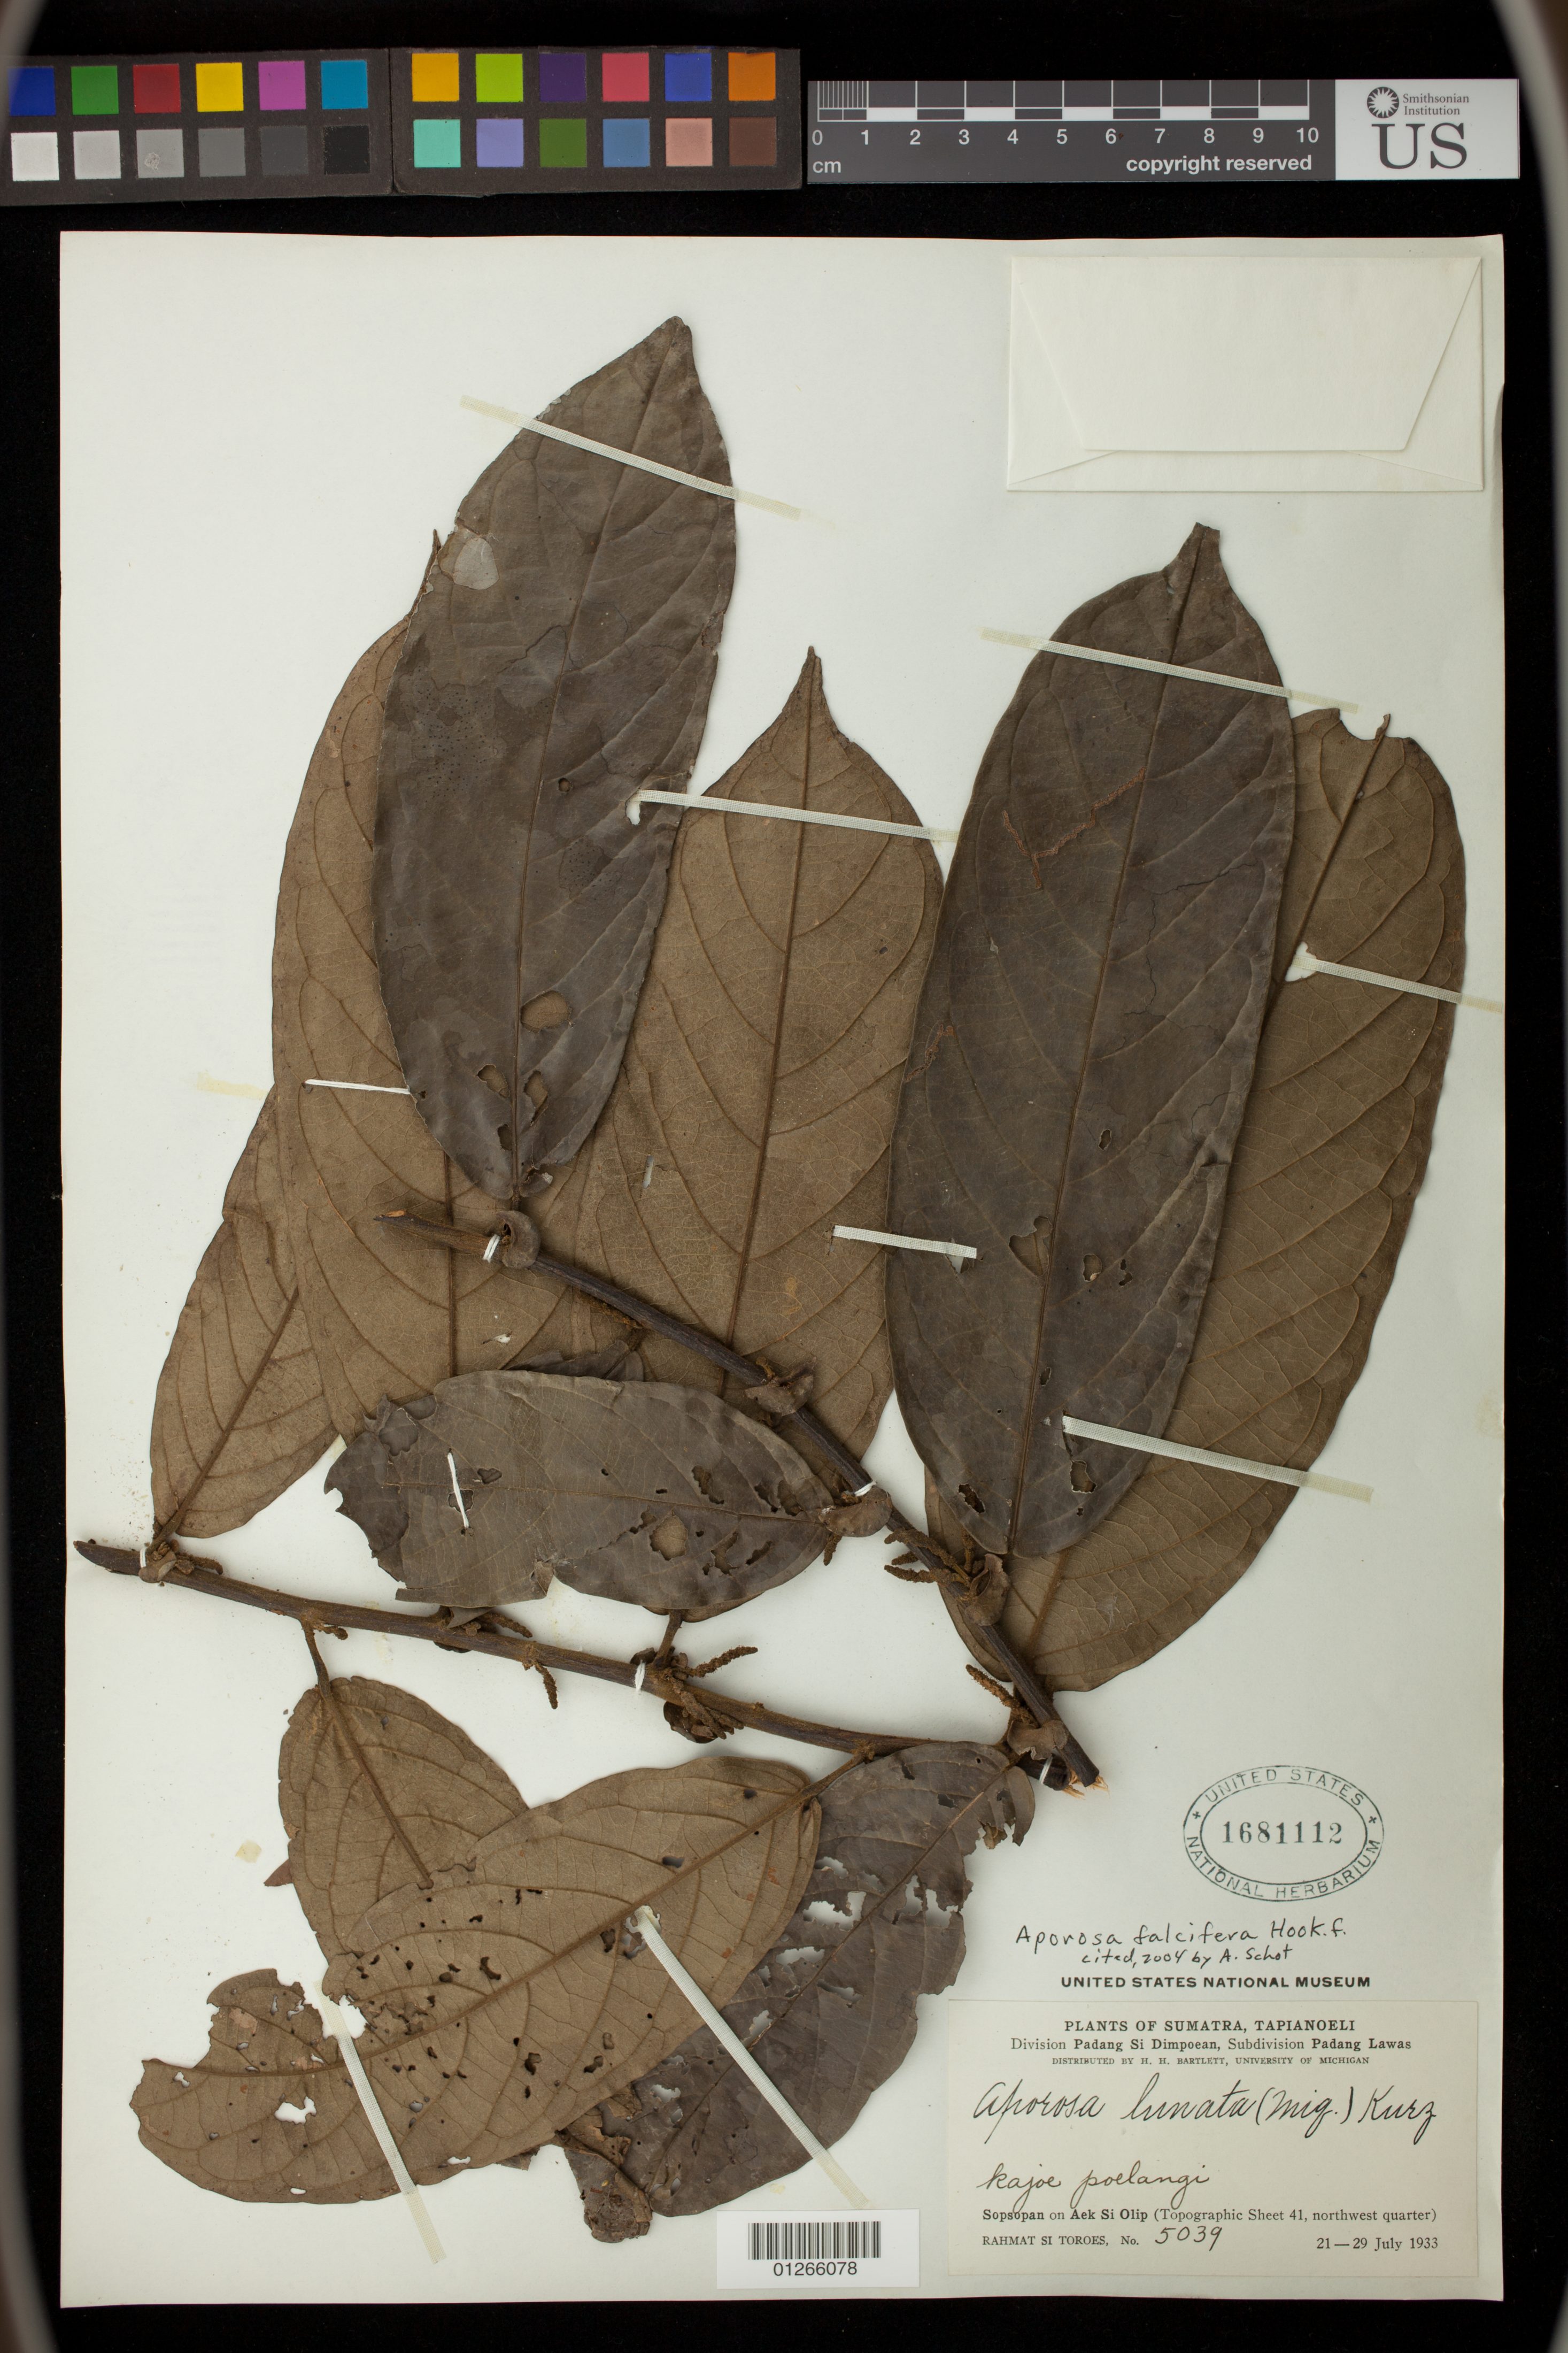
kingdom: Plantae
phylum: Tracheophyta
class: Magnoliopsida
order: Malpighiales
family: Phyllanthaceae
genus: Aporosa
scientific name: Aporosa falcifera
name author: Hook. f.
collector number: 5039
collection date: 1933-07-21/1933-07-29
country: Indonesia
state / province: Sumatra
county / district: Sumatera Utara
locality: Sumatra, Tapianoeli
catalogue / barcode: US 1681112